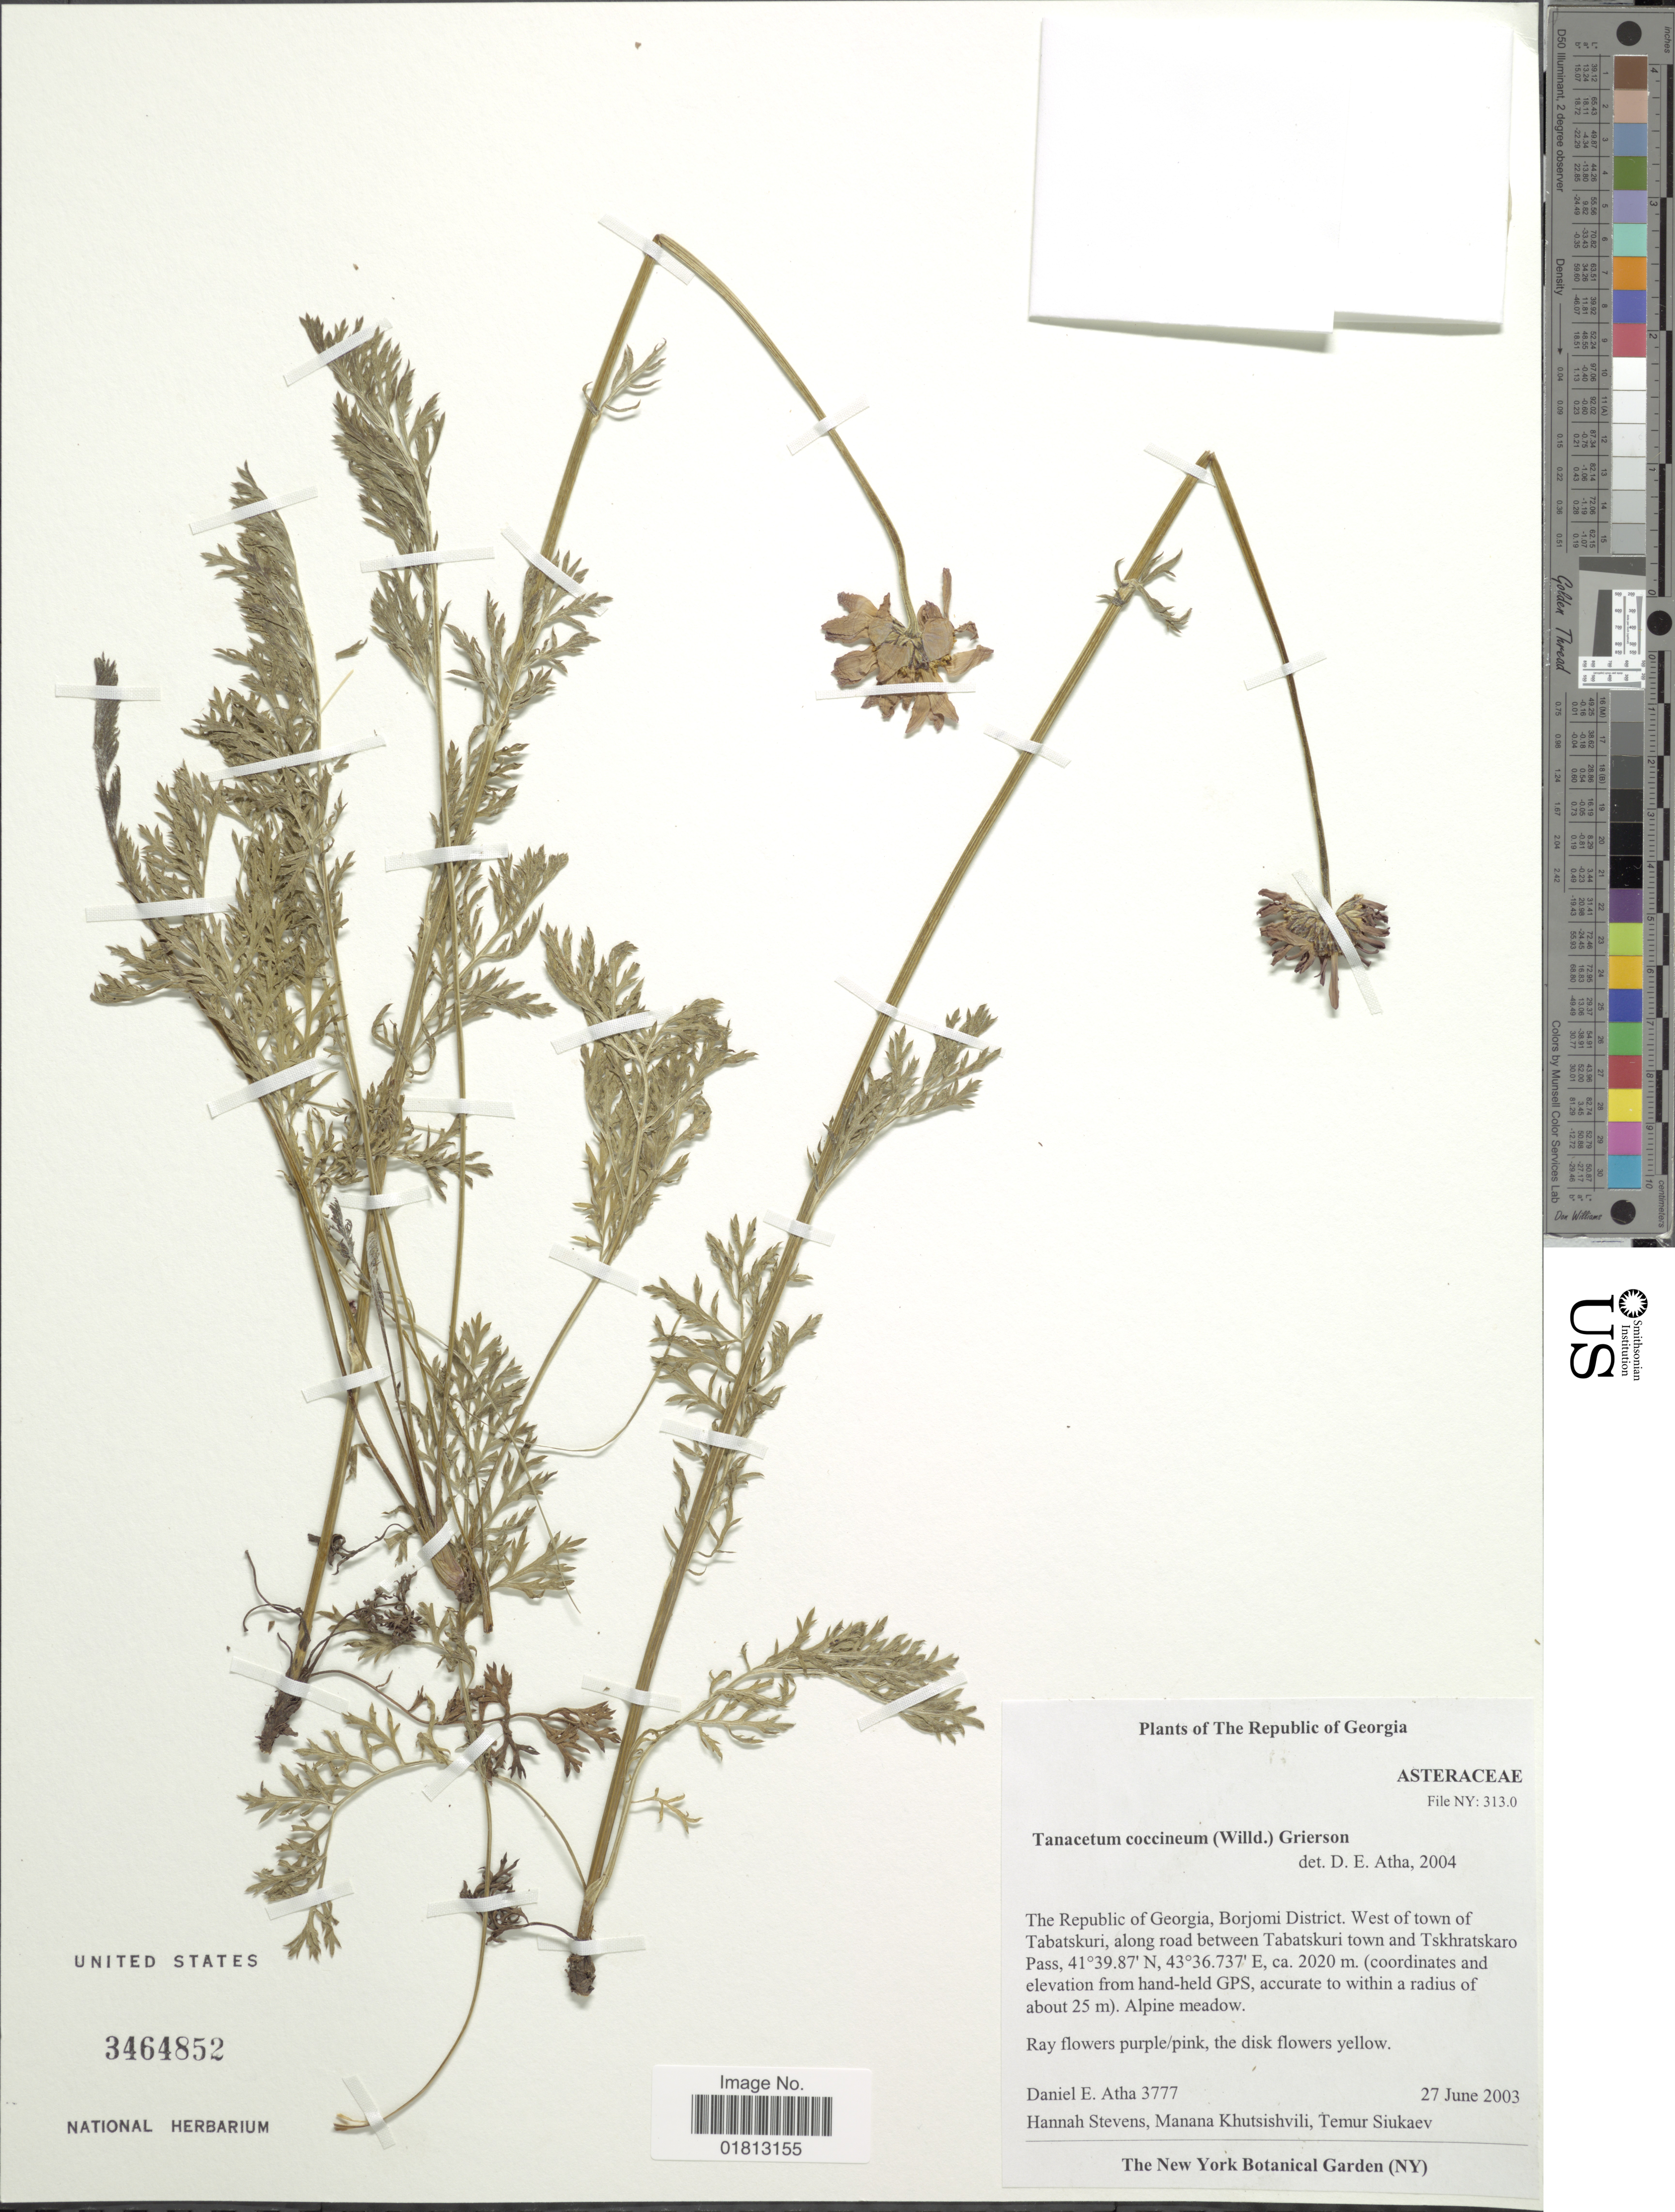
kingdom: Plantae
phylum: Tracheophyta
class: Magnoliopsida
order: Asterales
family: Asteraceae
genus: Tanacetum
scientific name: Tanacetum coccineum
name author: (Willd.) Grierson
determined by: Atha, D. E.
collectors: D. Atha, H. Stevens, M. Khutsishvili & T. Siukaev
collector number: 3777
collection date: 2003-06-27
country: Georgia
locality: The Republic of Georgia, Borjomi District, West of town of Tabatskuri, along road between Tabatskuri town and Tskhratskaro Pass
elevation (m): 2020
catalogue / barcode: US 3464852